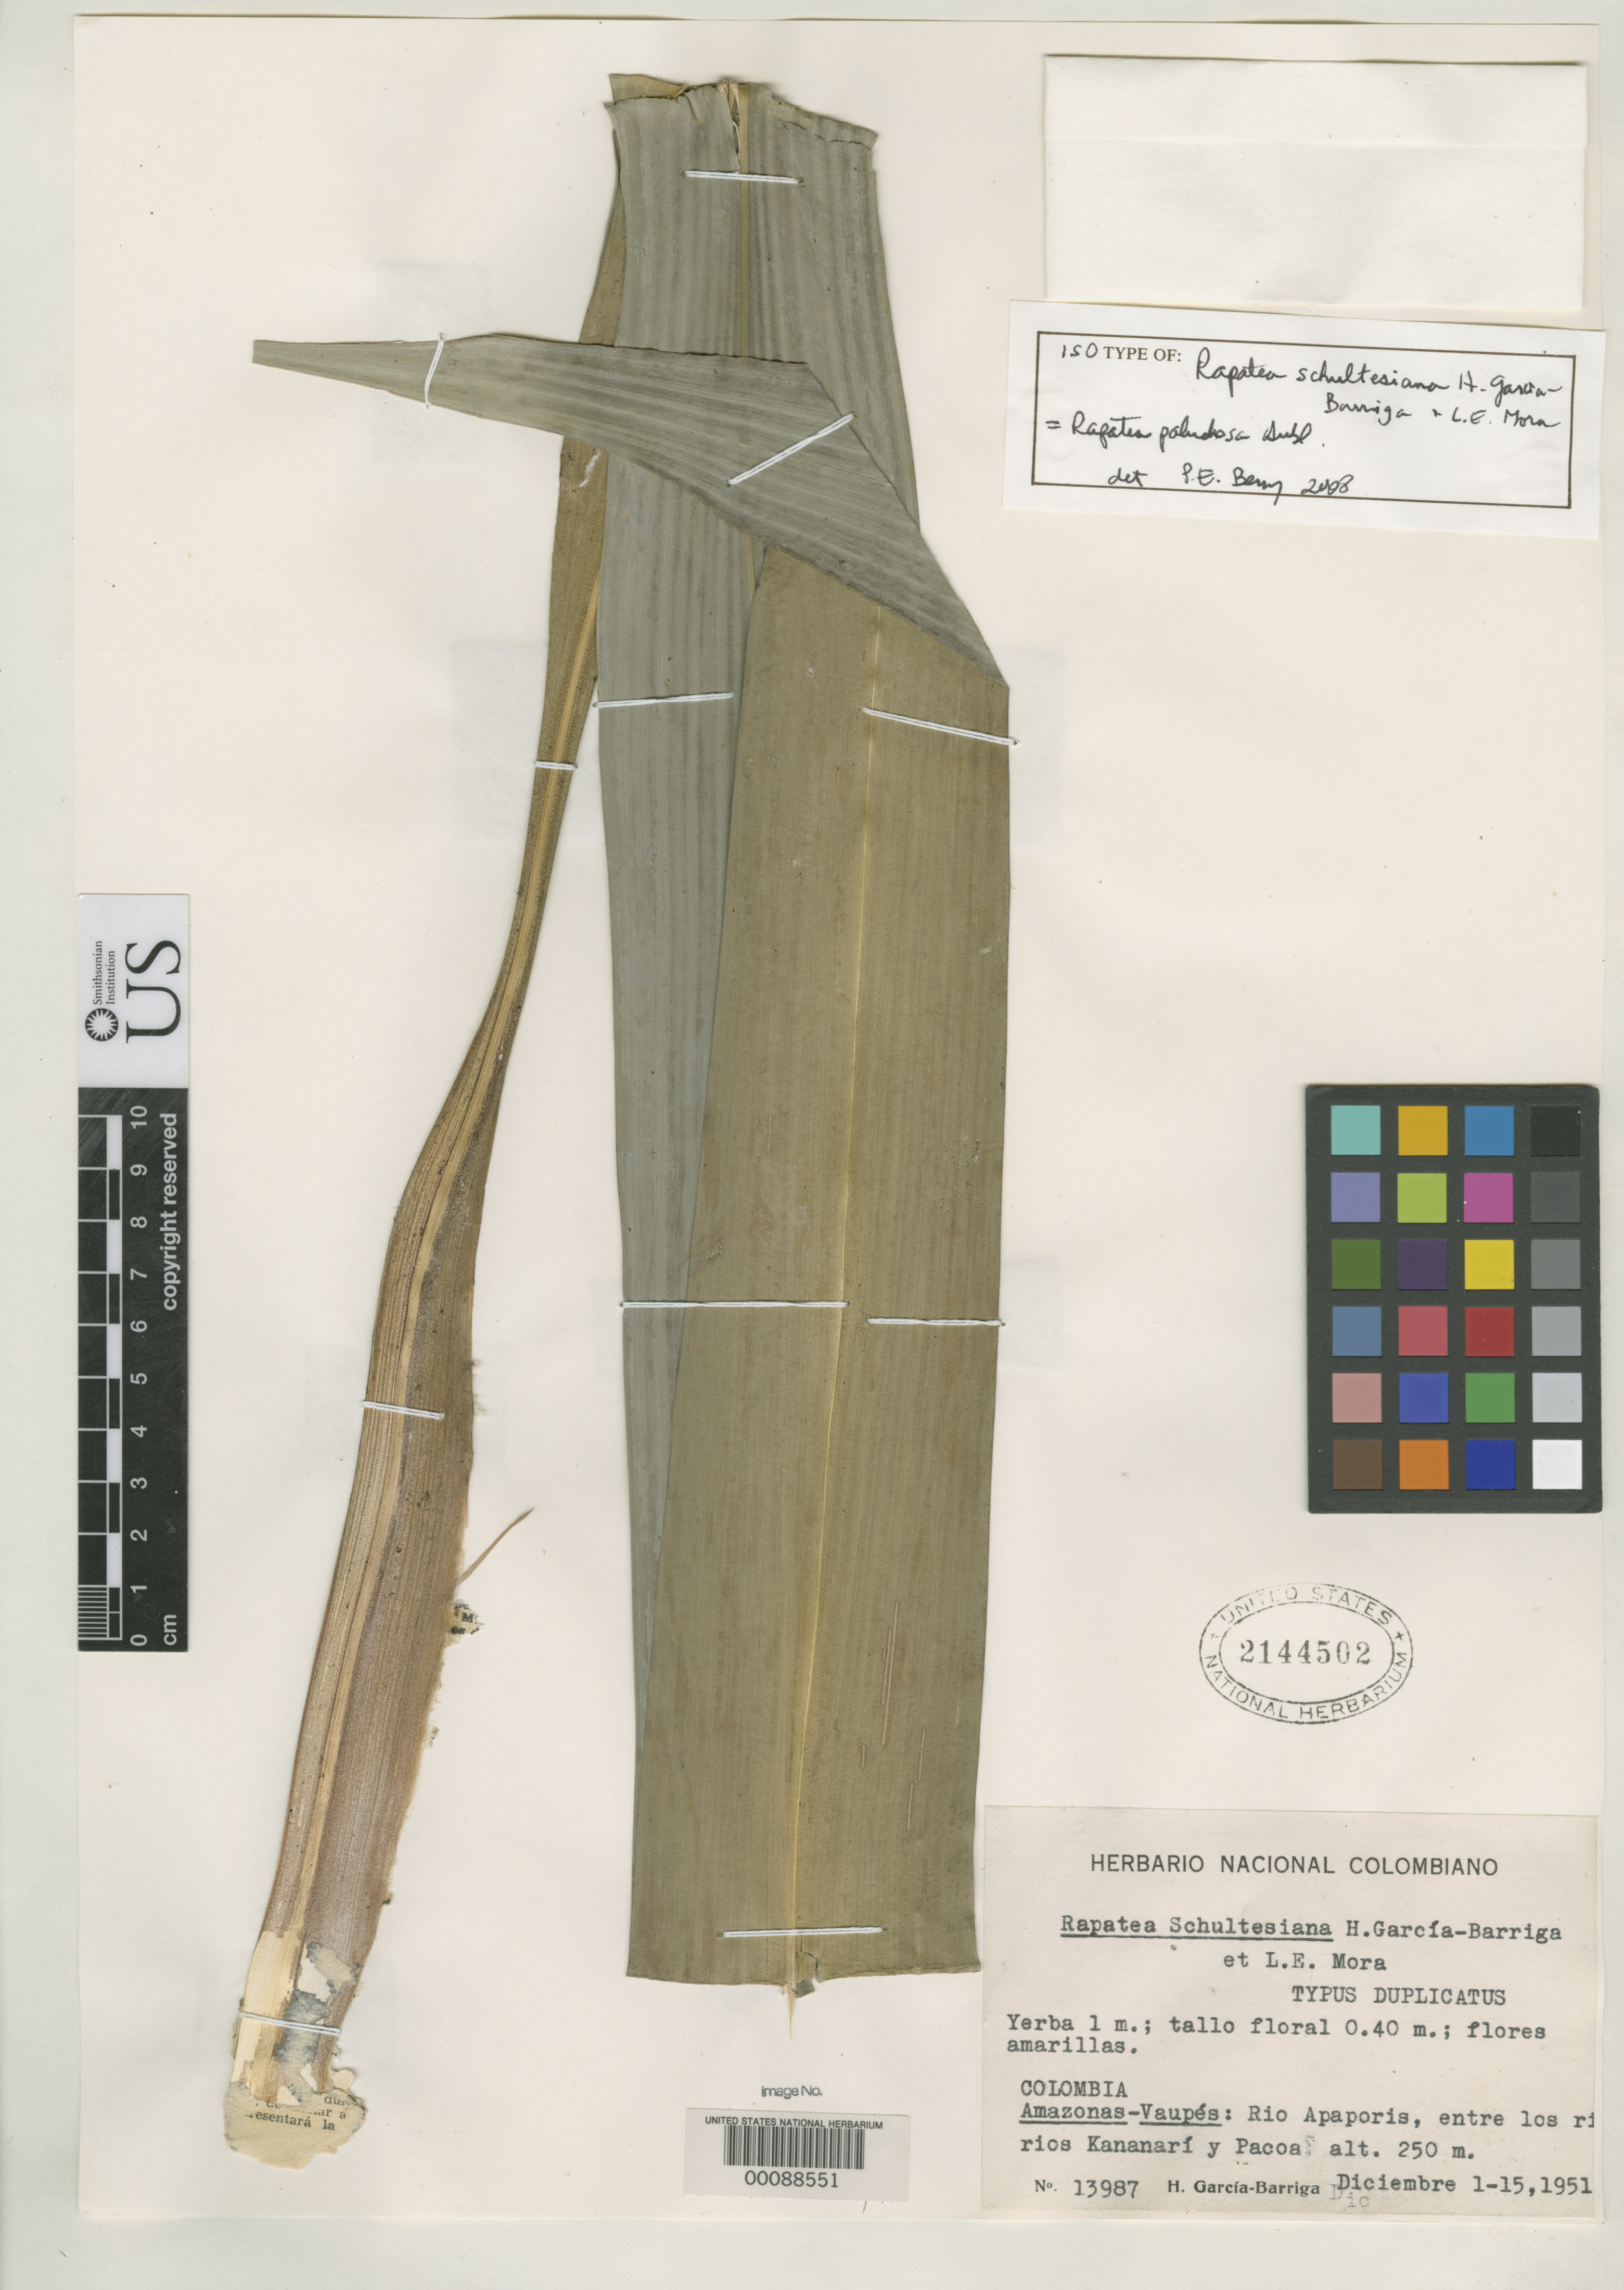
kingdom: Plantae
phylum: Tracheophyta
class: Liliopsida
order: Poales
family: Rapateaceae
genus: Rapatea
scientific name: Rapatea shultesiana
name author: García-Barr. & L.E. Mora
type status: Isotype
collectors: H. García Barriga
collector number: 13987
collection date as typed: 01 Dec 1951 to 15 Dec 1951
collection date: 1951-12-01/1951-12-15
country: Colombia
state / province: Amazônas / Vaupés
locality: Rio Apaporis, between Rios Kananari and Pacoa.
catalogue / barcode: US 2144502